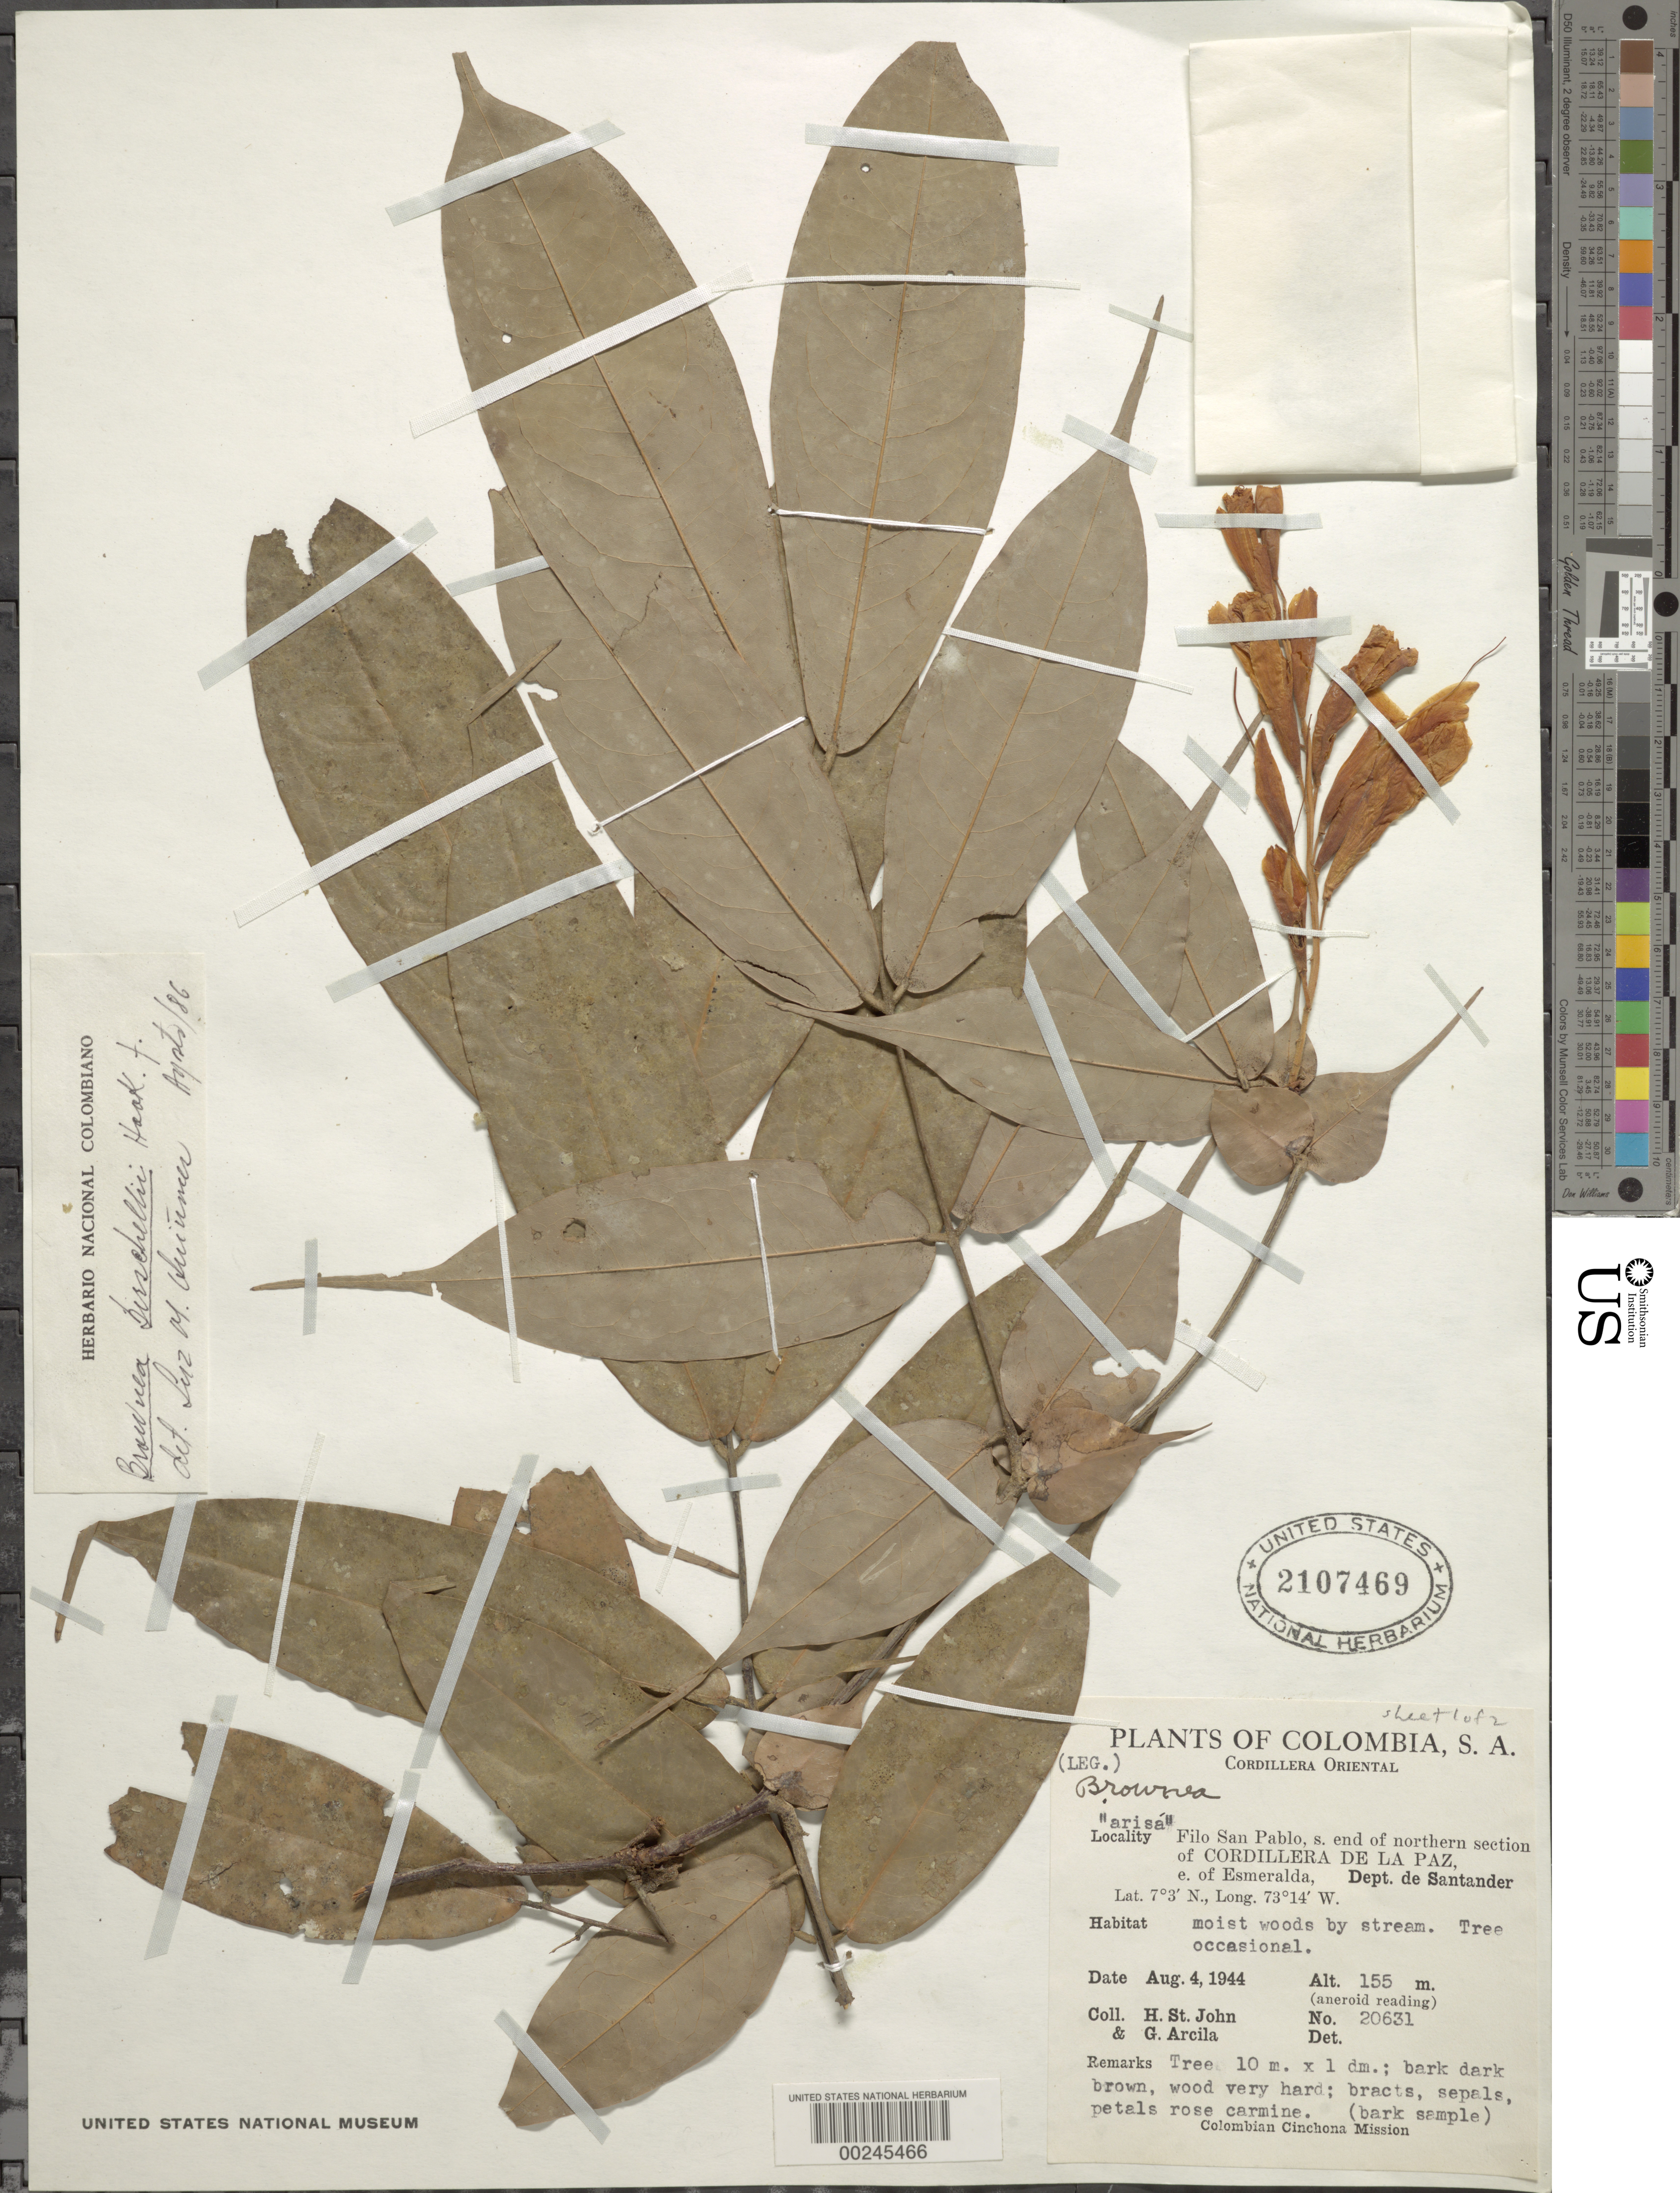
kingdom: Plantae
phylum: Tracheophyta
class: Magnoliopsida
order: Fabales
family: Fabaceae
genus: Brownea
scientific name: Brownea coccinea subsp. angustiflora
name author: (Little) Klitg.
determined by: Santos-Silva, J.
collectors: H. St. John & G. Arcila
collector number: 20631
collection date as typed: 04 Aug 1944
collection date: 1944-08-04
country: Colombia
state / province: Santander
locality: Filo San Pablo, S end of NErn section of Cordillera de La Paz, E of Esmeralda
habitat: Moist woods by stream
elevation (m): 155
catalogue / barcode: US 2107469